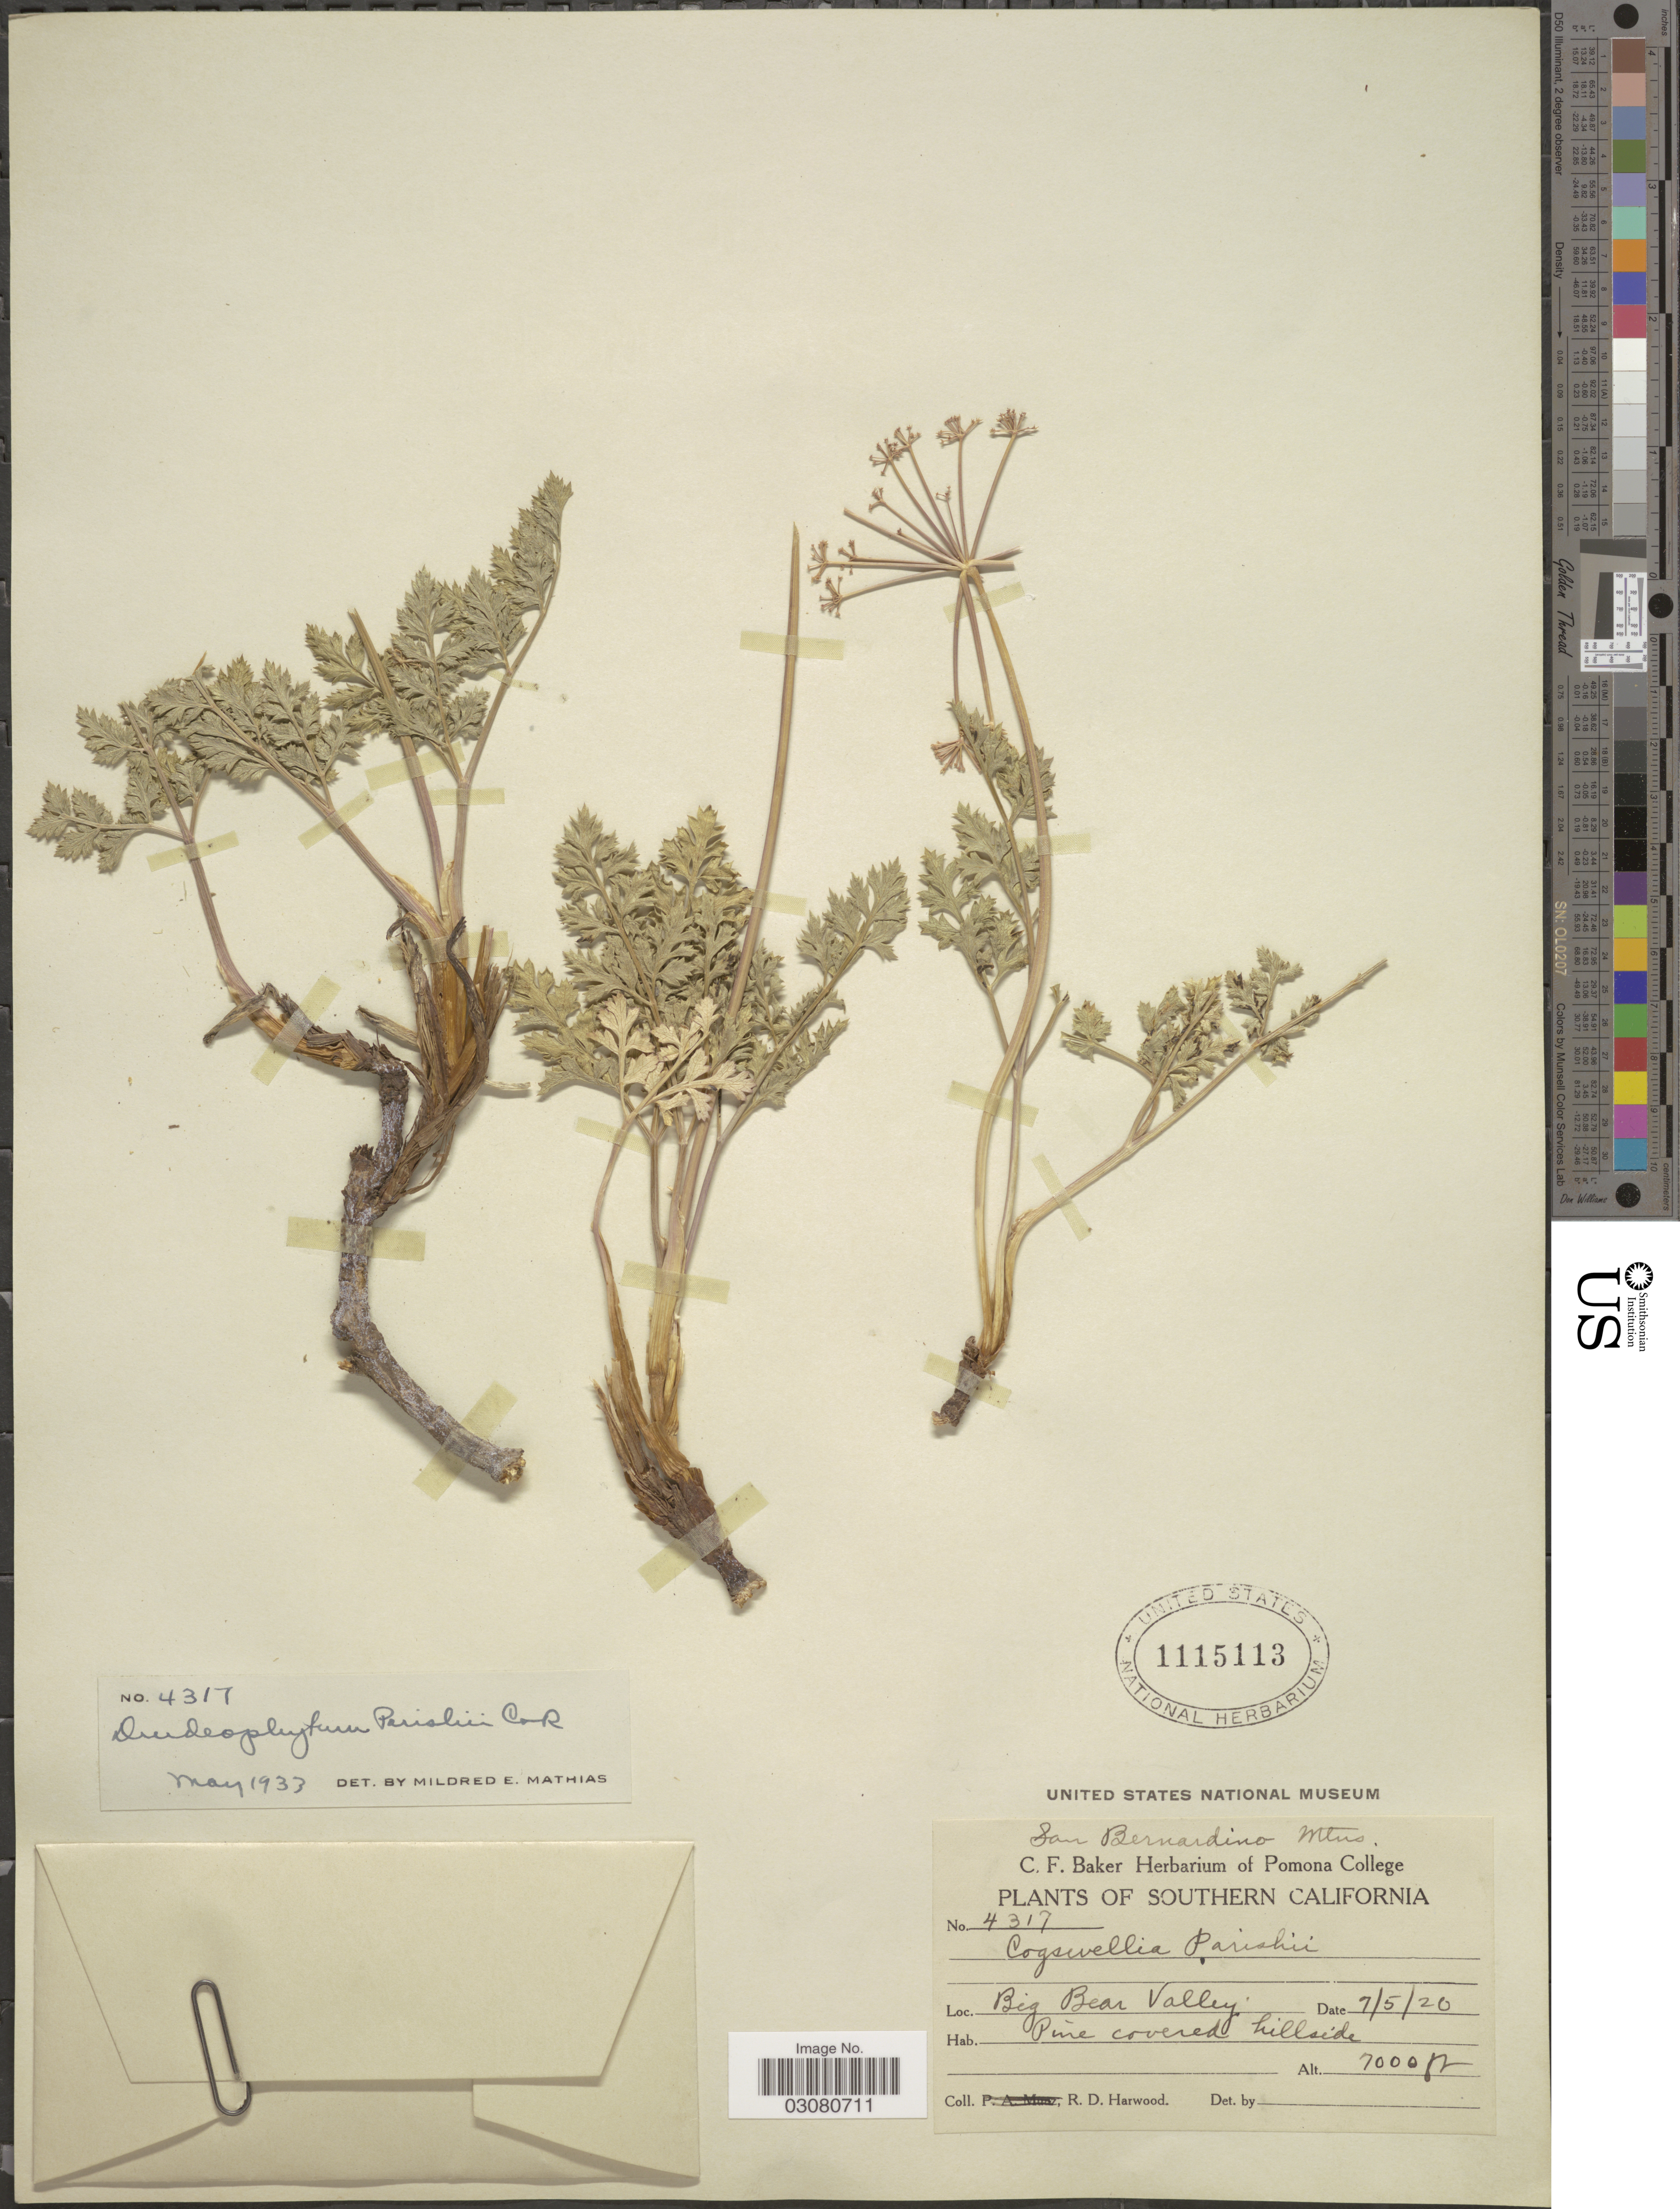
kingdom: Plantae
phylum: Tracheophyta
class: Magnoliopsida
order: Apiales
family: Apiaceae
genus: Drudeophytum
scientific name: Drudeophytum parishii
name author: (J.M. Coult. & Rose) J.M. Coult. & Rose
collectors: R. Harwood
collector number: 4317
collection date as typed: Transcribed d/m/y: 5/7/20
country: United States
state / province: California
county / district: San Bernardino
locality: San Bernardino Mtns. Southern California. Big Bear Valley.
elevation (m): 2134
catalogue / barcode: US 1115113